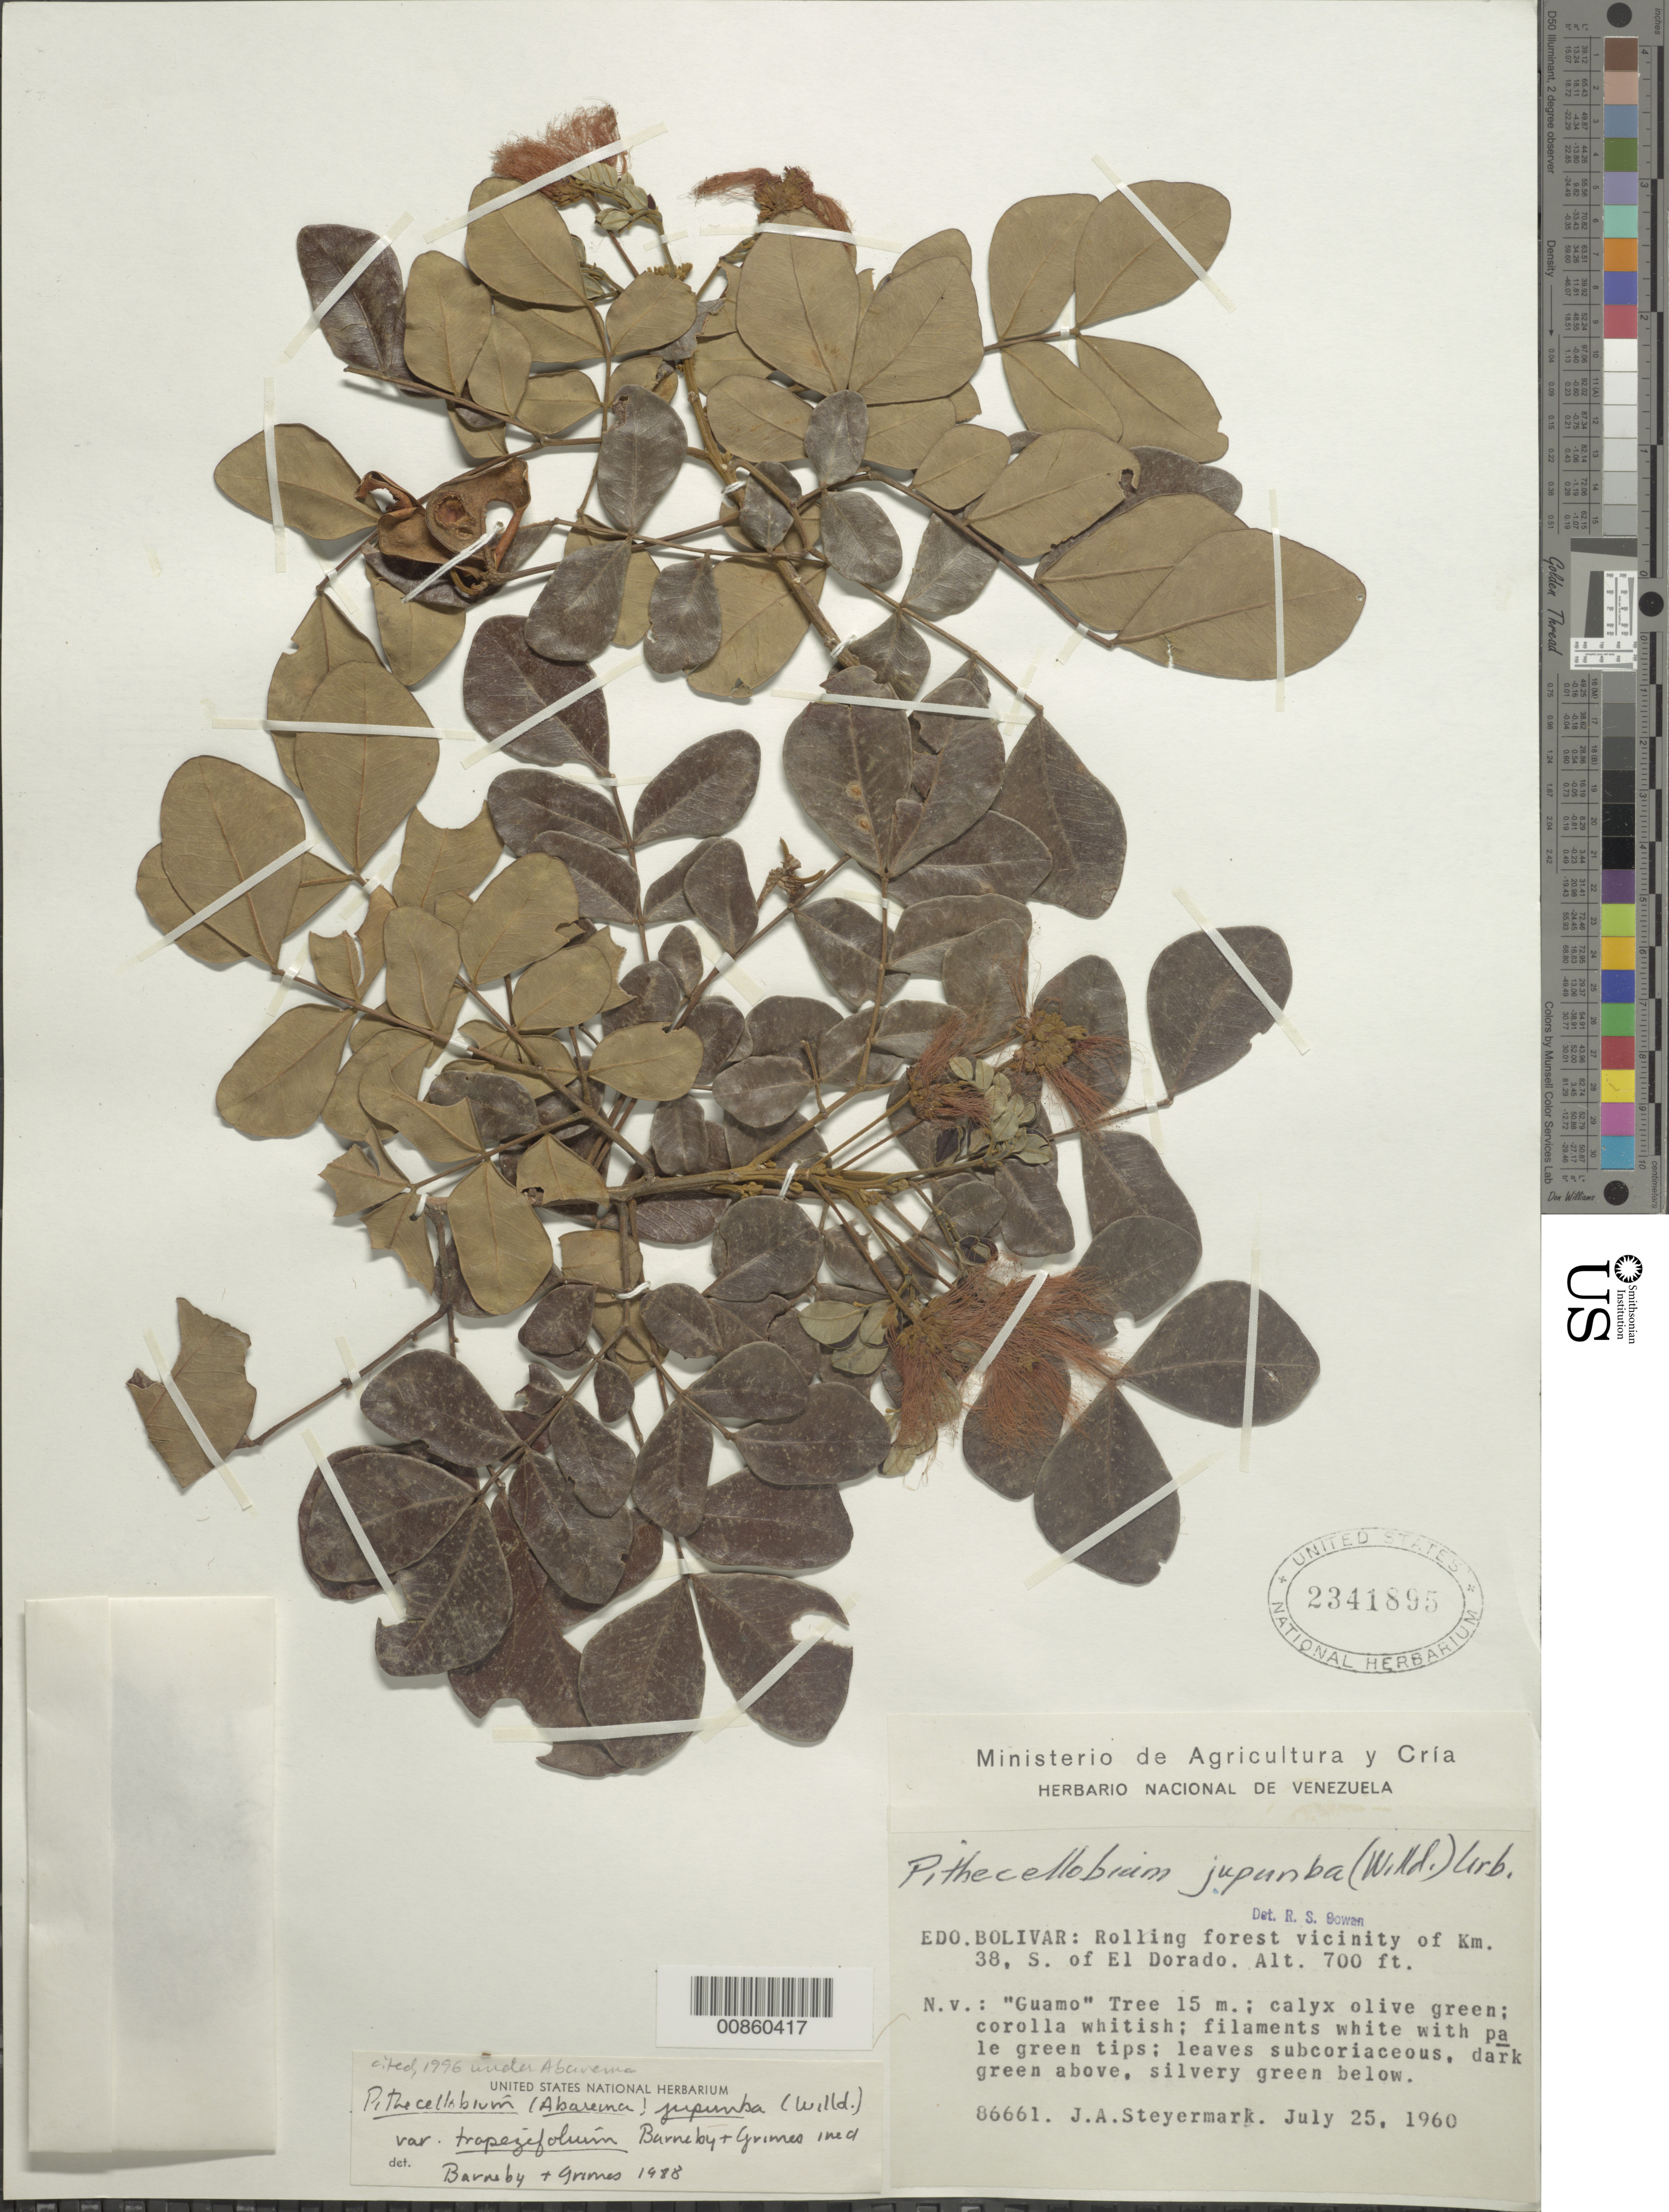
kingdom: Plantae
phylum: Tracheophyta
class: Magnoliopsida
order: Fabales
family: Fabaceae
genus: Jupunba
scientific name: Jupunba trapezifolia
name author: (Vahl) Moldenke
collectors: J. Steyermark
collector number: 86661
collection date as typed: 25-Jul-60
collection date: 1960-07-25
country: Venezuela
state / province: Bolívar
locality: El Dorado, S of, km 38 vic.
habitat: Rolling forest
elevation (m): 213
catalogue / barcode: US 2341895